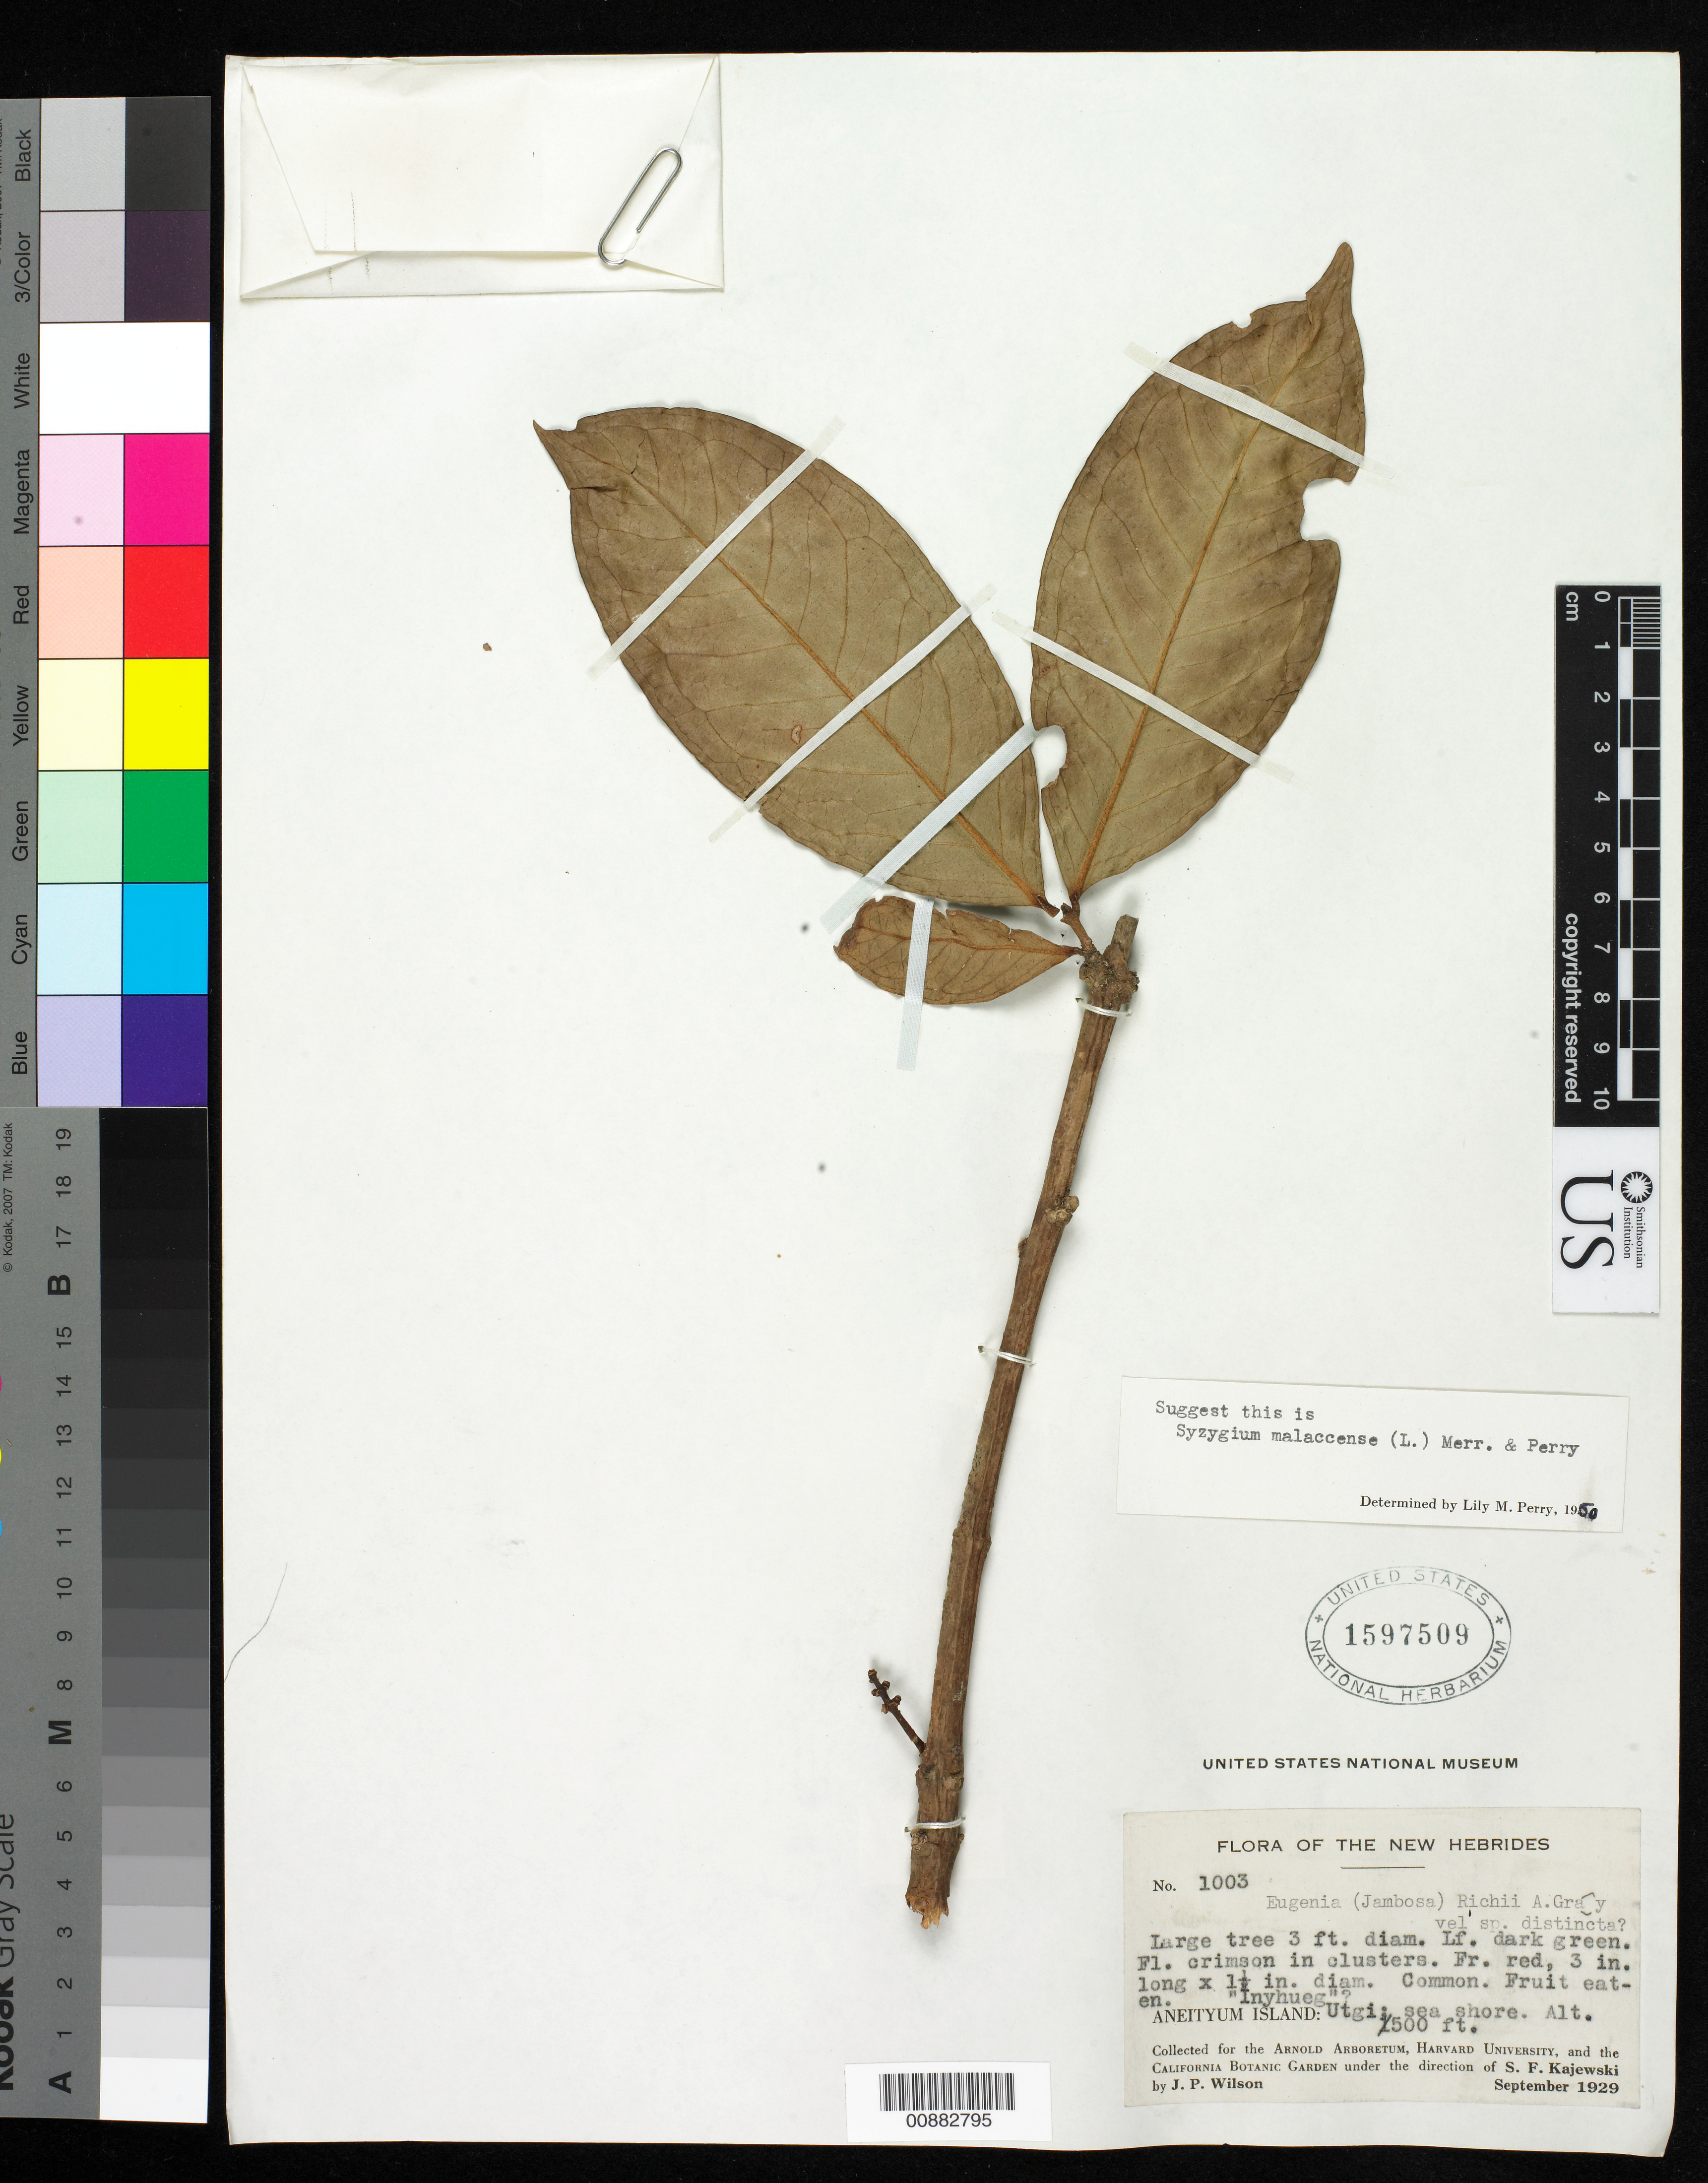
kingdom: Plantae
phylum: Tracheophyta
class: Magnoliopsida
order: Myrtales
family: Myrtaceae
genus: Syzygium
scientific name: Syzygium malaccense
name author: (L.) Merr. & L.M. Perry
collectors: J. P. Wilson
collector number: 1003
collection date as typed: Sep 1929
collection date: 1929-09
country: Vanuatu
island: Anatom [Aneityum]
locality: Utgi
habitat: Seashore, common.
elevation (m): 152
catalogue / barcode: US 1597509